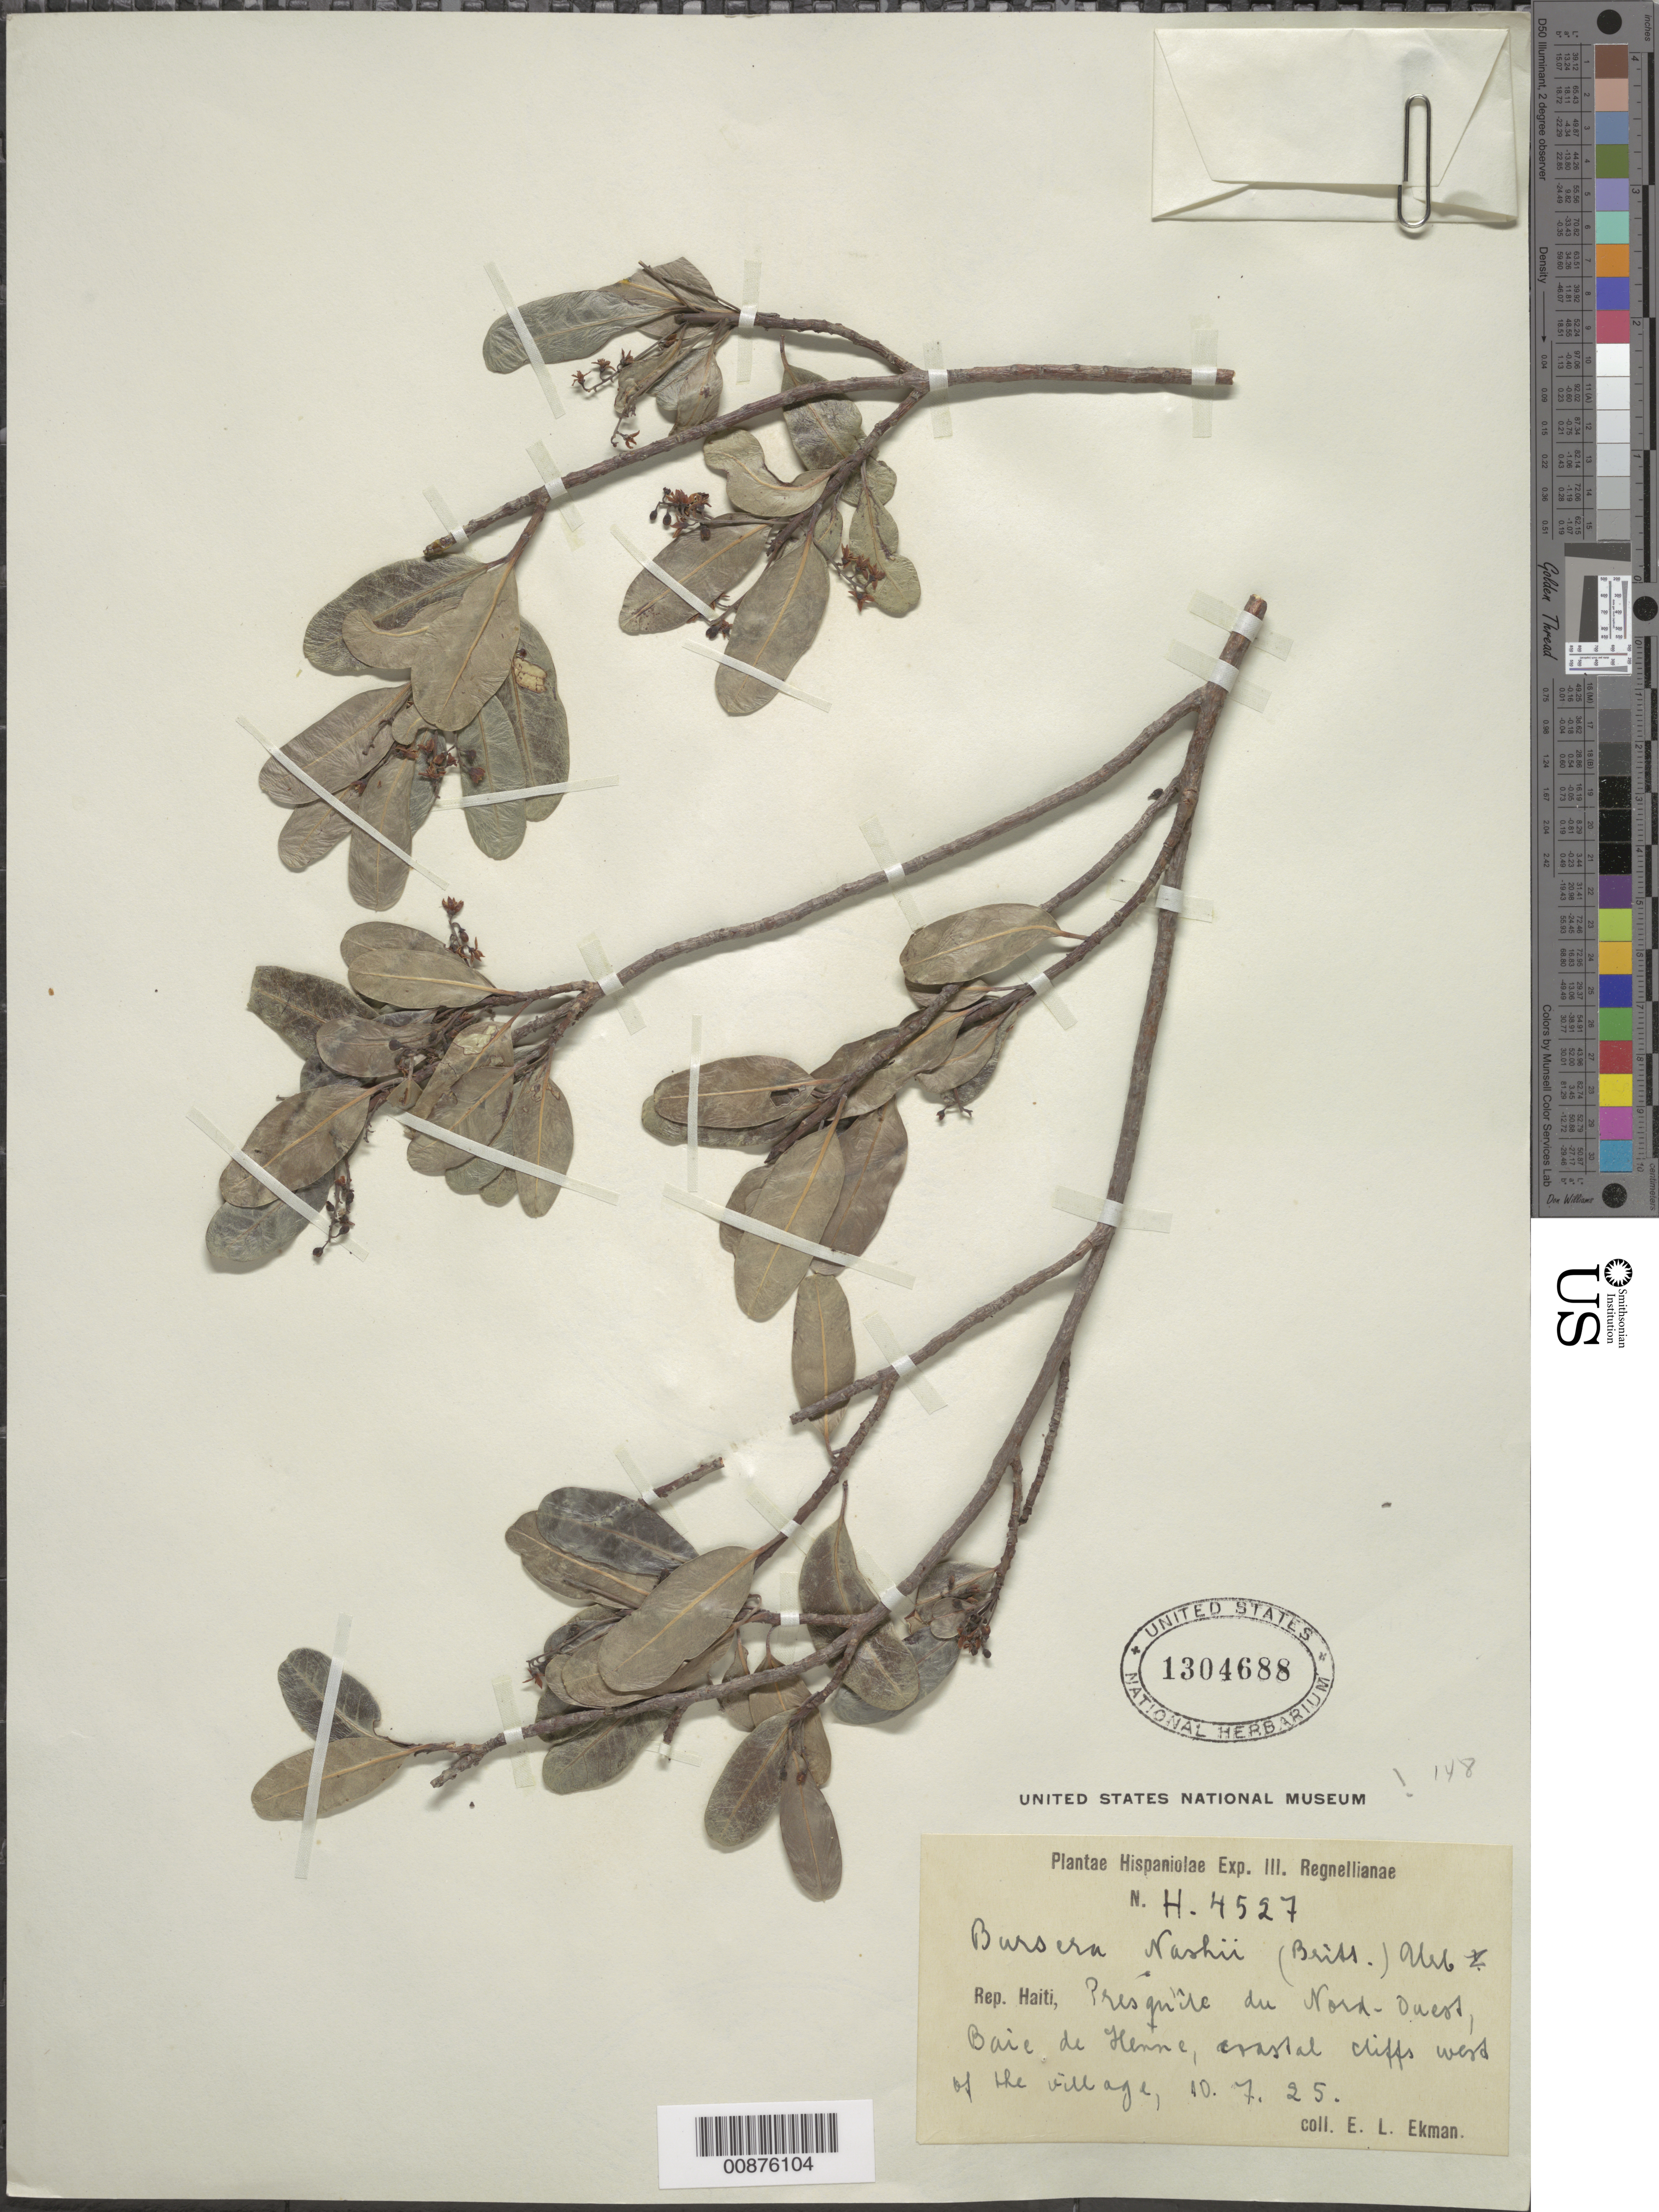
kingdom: Plantae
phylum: Tracheophyta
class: Magnoliopsida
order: Sapindales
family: Burseraceae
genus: Bursera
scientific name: Bursera nashii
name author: Urb.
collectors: E. L. Ekman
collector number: H 4527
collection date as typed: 10 Jul 1925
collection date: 1925-07-10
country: Haiti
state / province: Nord-Ouest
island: Hispaniola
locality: Baie de Henne, W of village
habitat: Coastal cliffs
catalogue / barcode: US 1304688